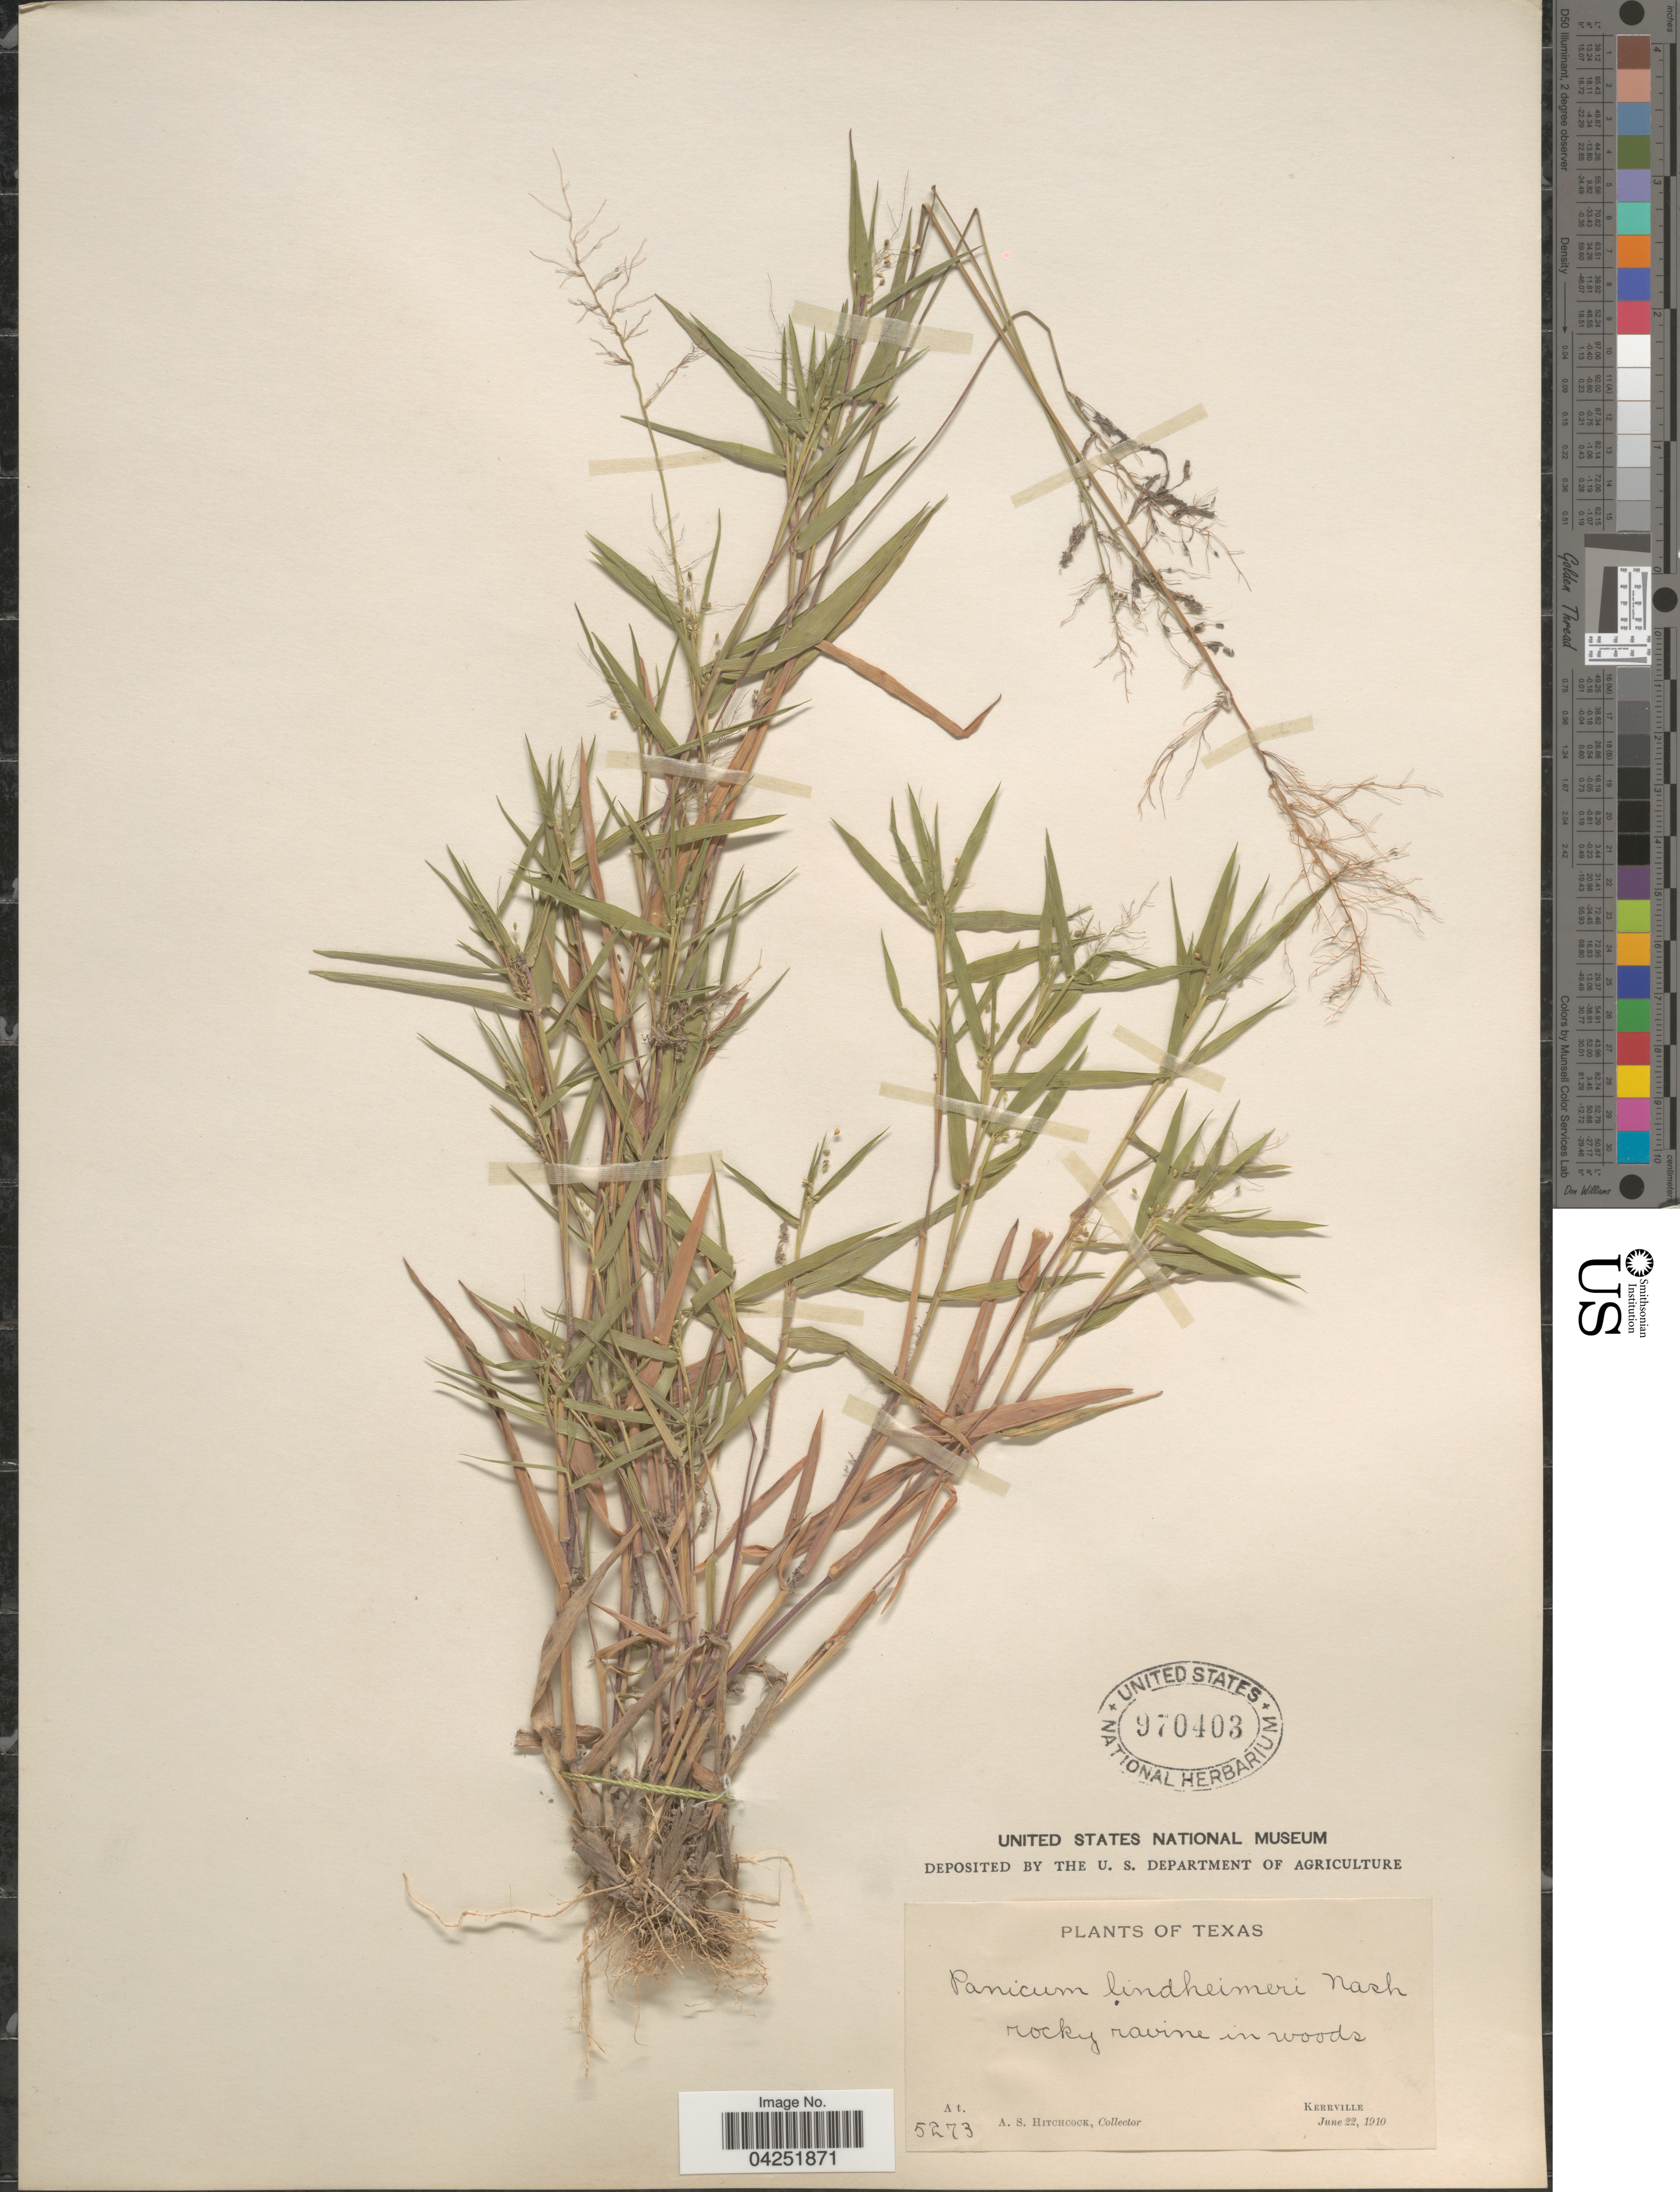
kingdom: Plantae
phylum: Tracheophyta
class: Liliopsida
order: Poales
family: Poaceae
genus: Dichanthelium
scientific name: Dichanthelium acuminatum var. lindheimeri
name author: (Nash) Gould & C.A. Clark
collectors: A. S. Hitchcock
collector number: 5273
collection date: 1910-06-22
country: United States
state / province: Texas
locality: Rocky ravine in woods. Kerrville.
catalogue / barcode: US 970403